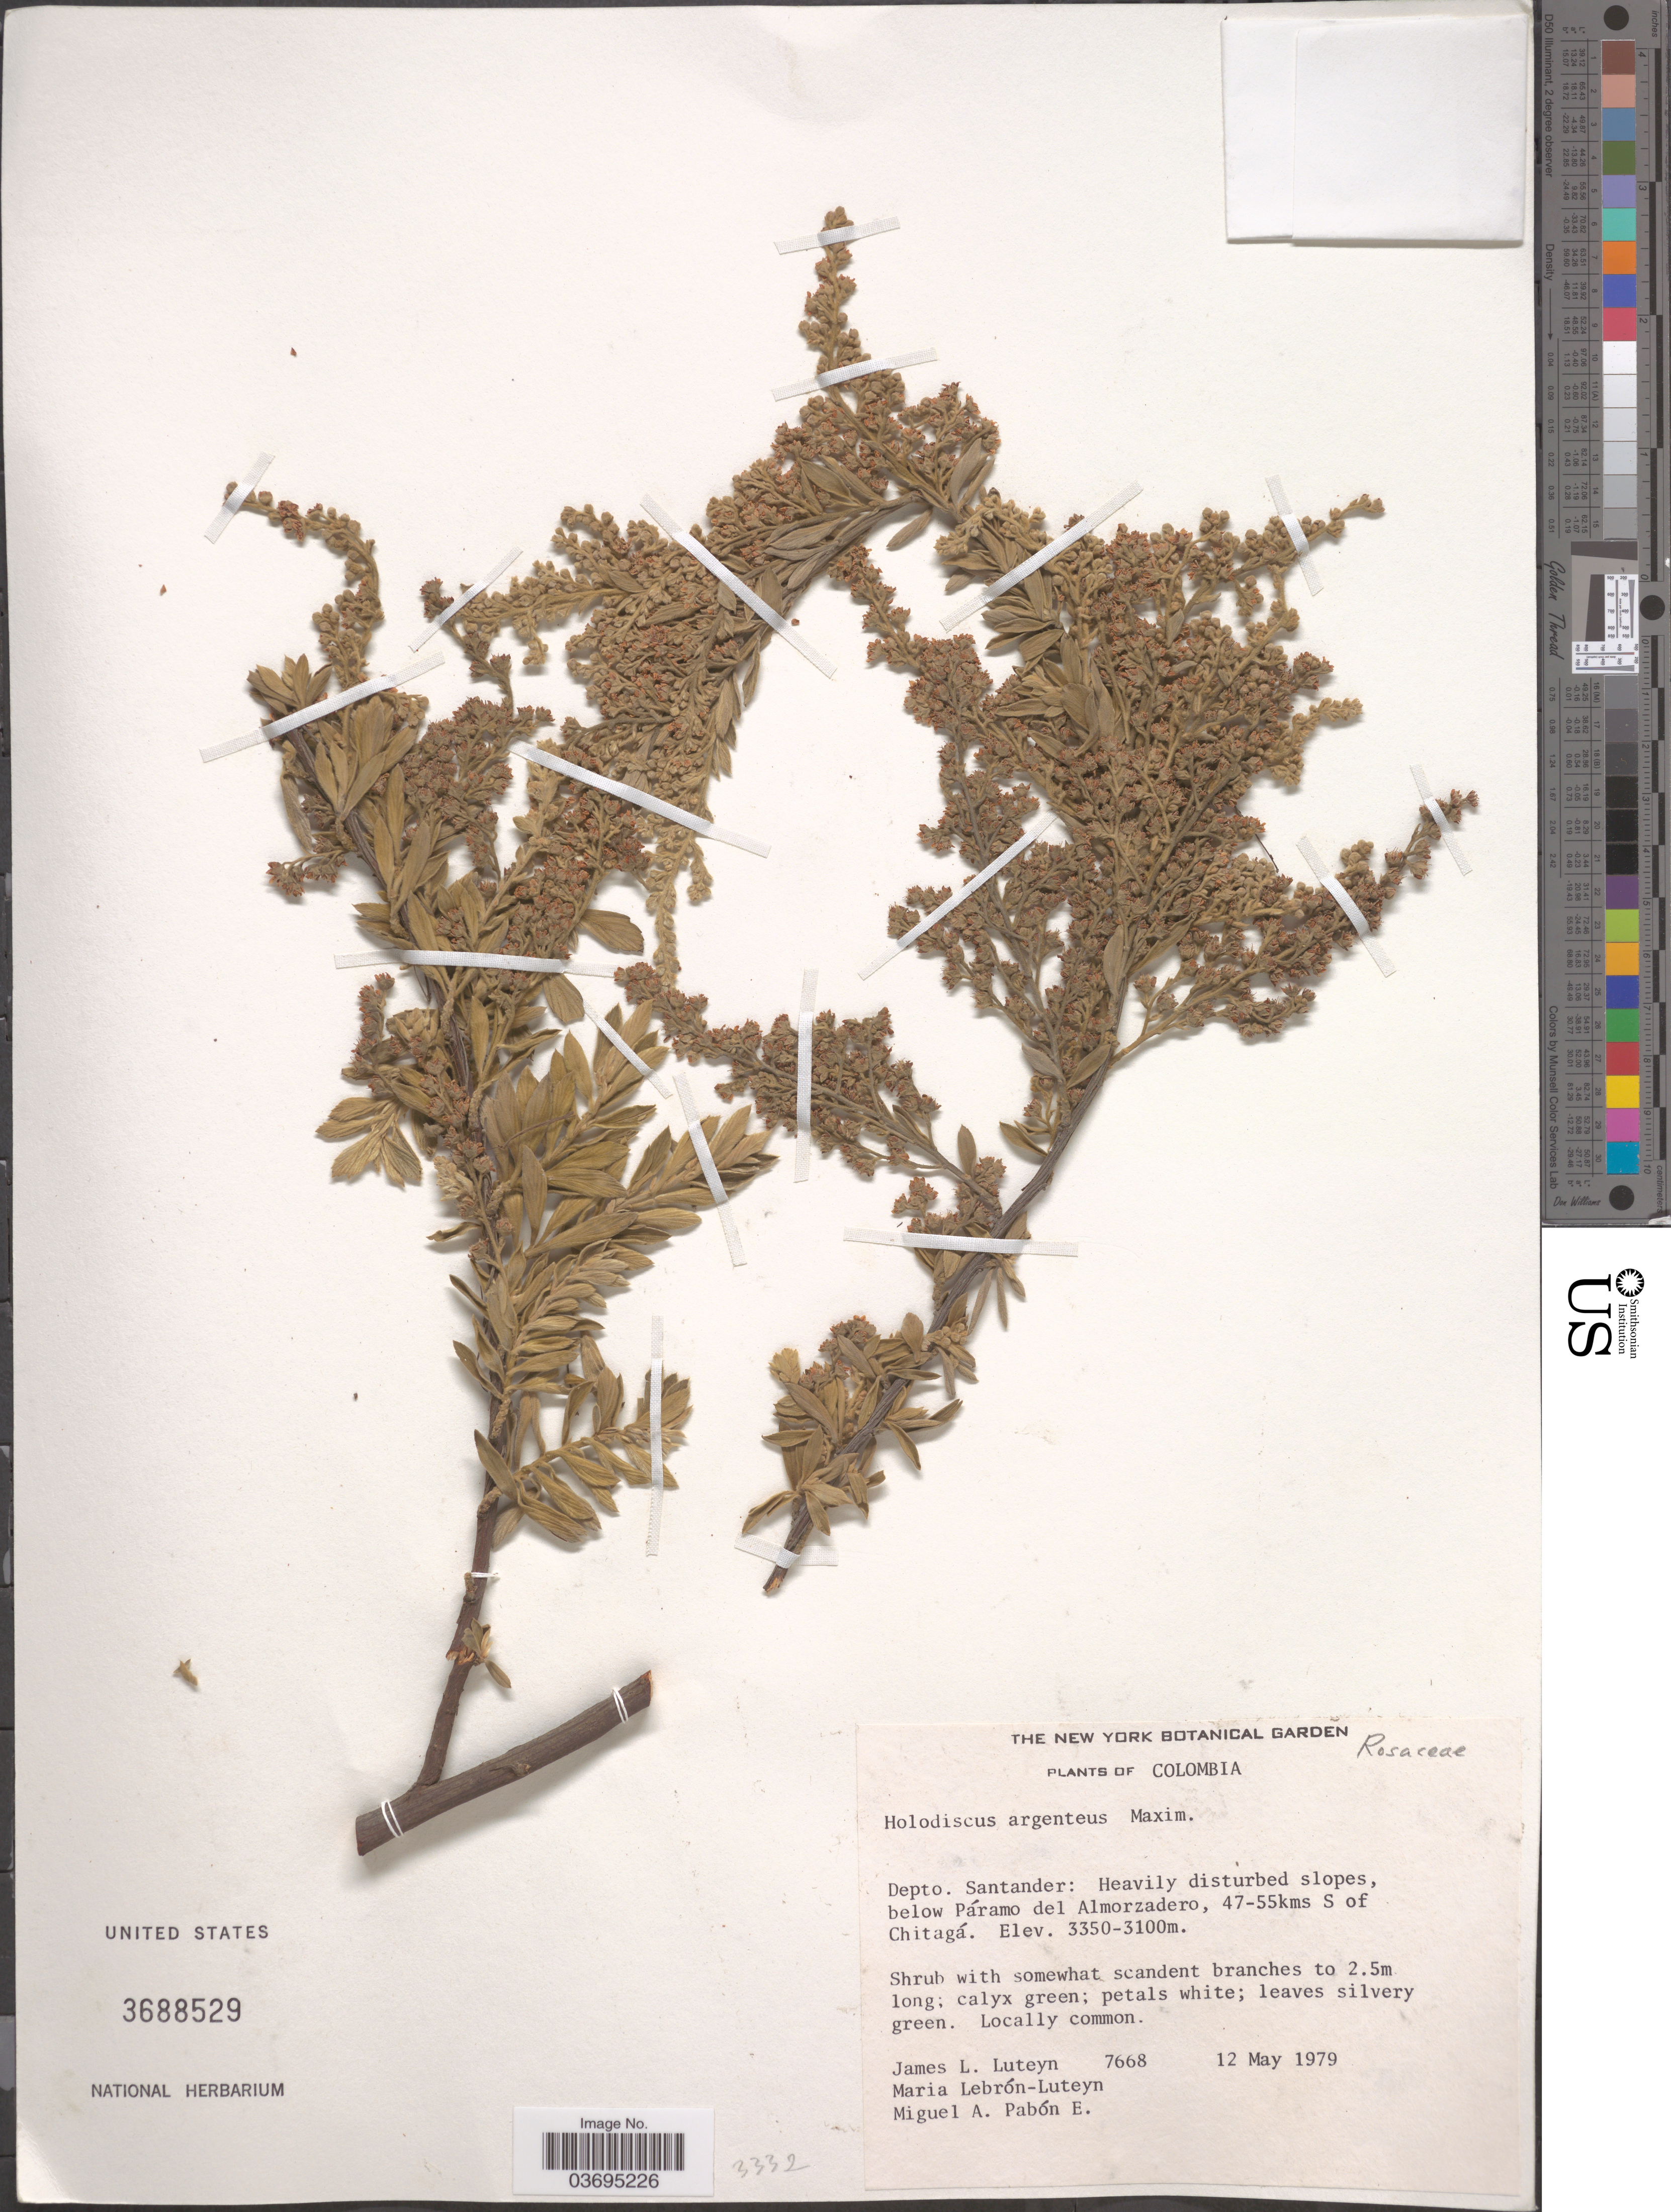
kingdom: Plantae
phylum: Tracheophyta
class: Magnoliopsida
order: Rosales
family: Rosaceae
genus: Holodiscus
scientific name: Holodiscus argenteus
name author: (L. f.) Maxim.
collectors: J. Luteyn, M. L. Lebrón-Luteyn & M. A. Pabon E.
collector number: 7668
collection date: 1979-05-12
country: Colombia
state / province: Santander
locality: Depto. Santander: below Páramo del Almorzadero, 47-55kms S of Chitagá.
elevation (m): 3100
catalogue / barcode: US 3688529